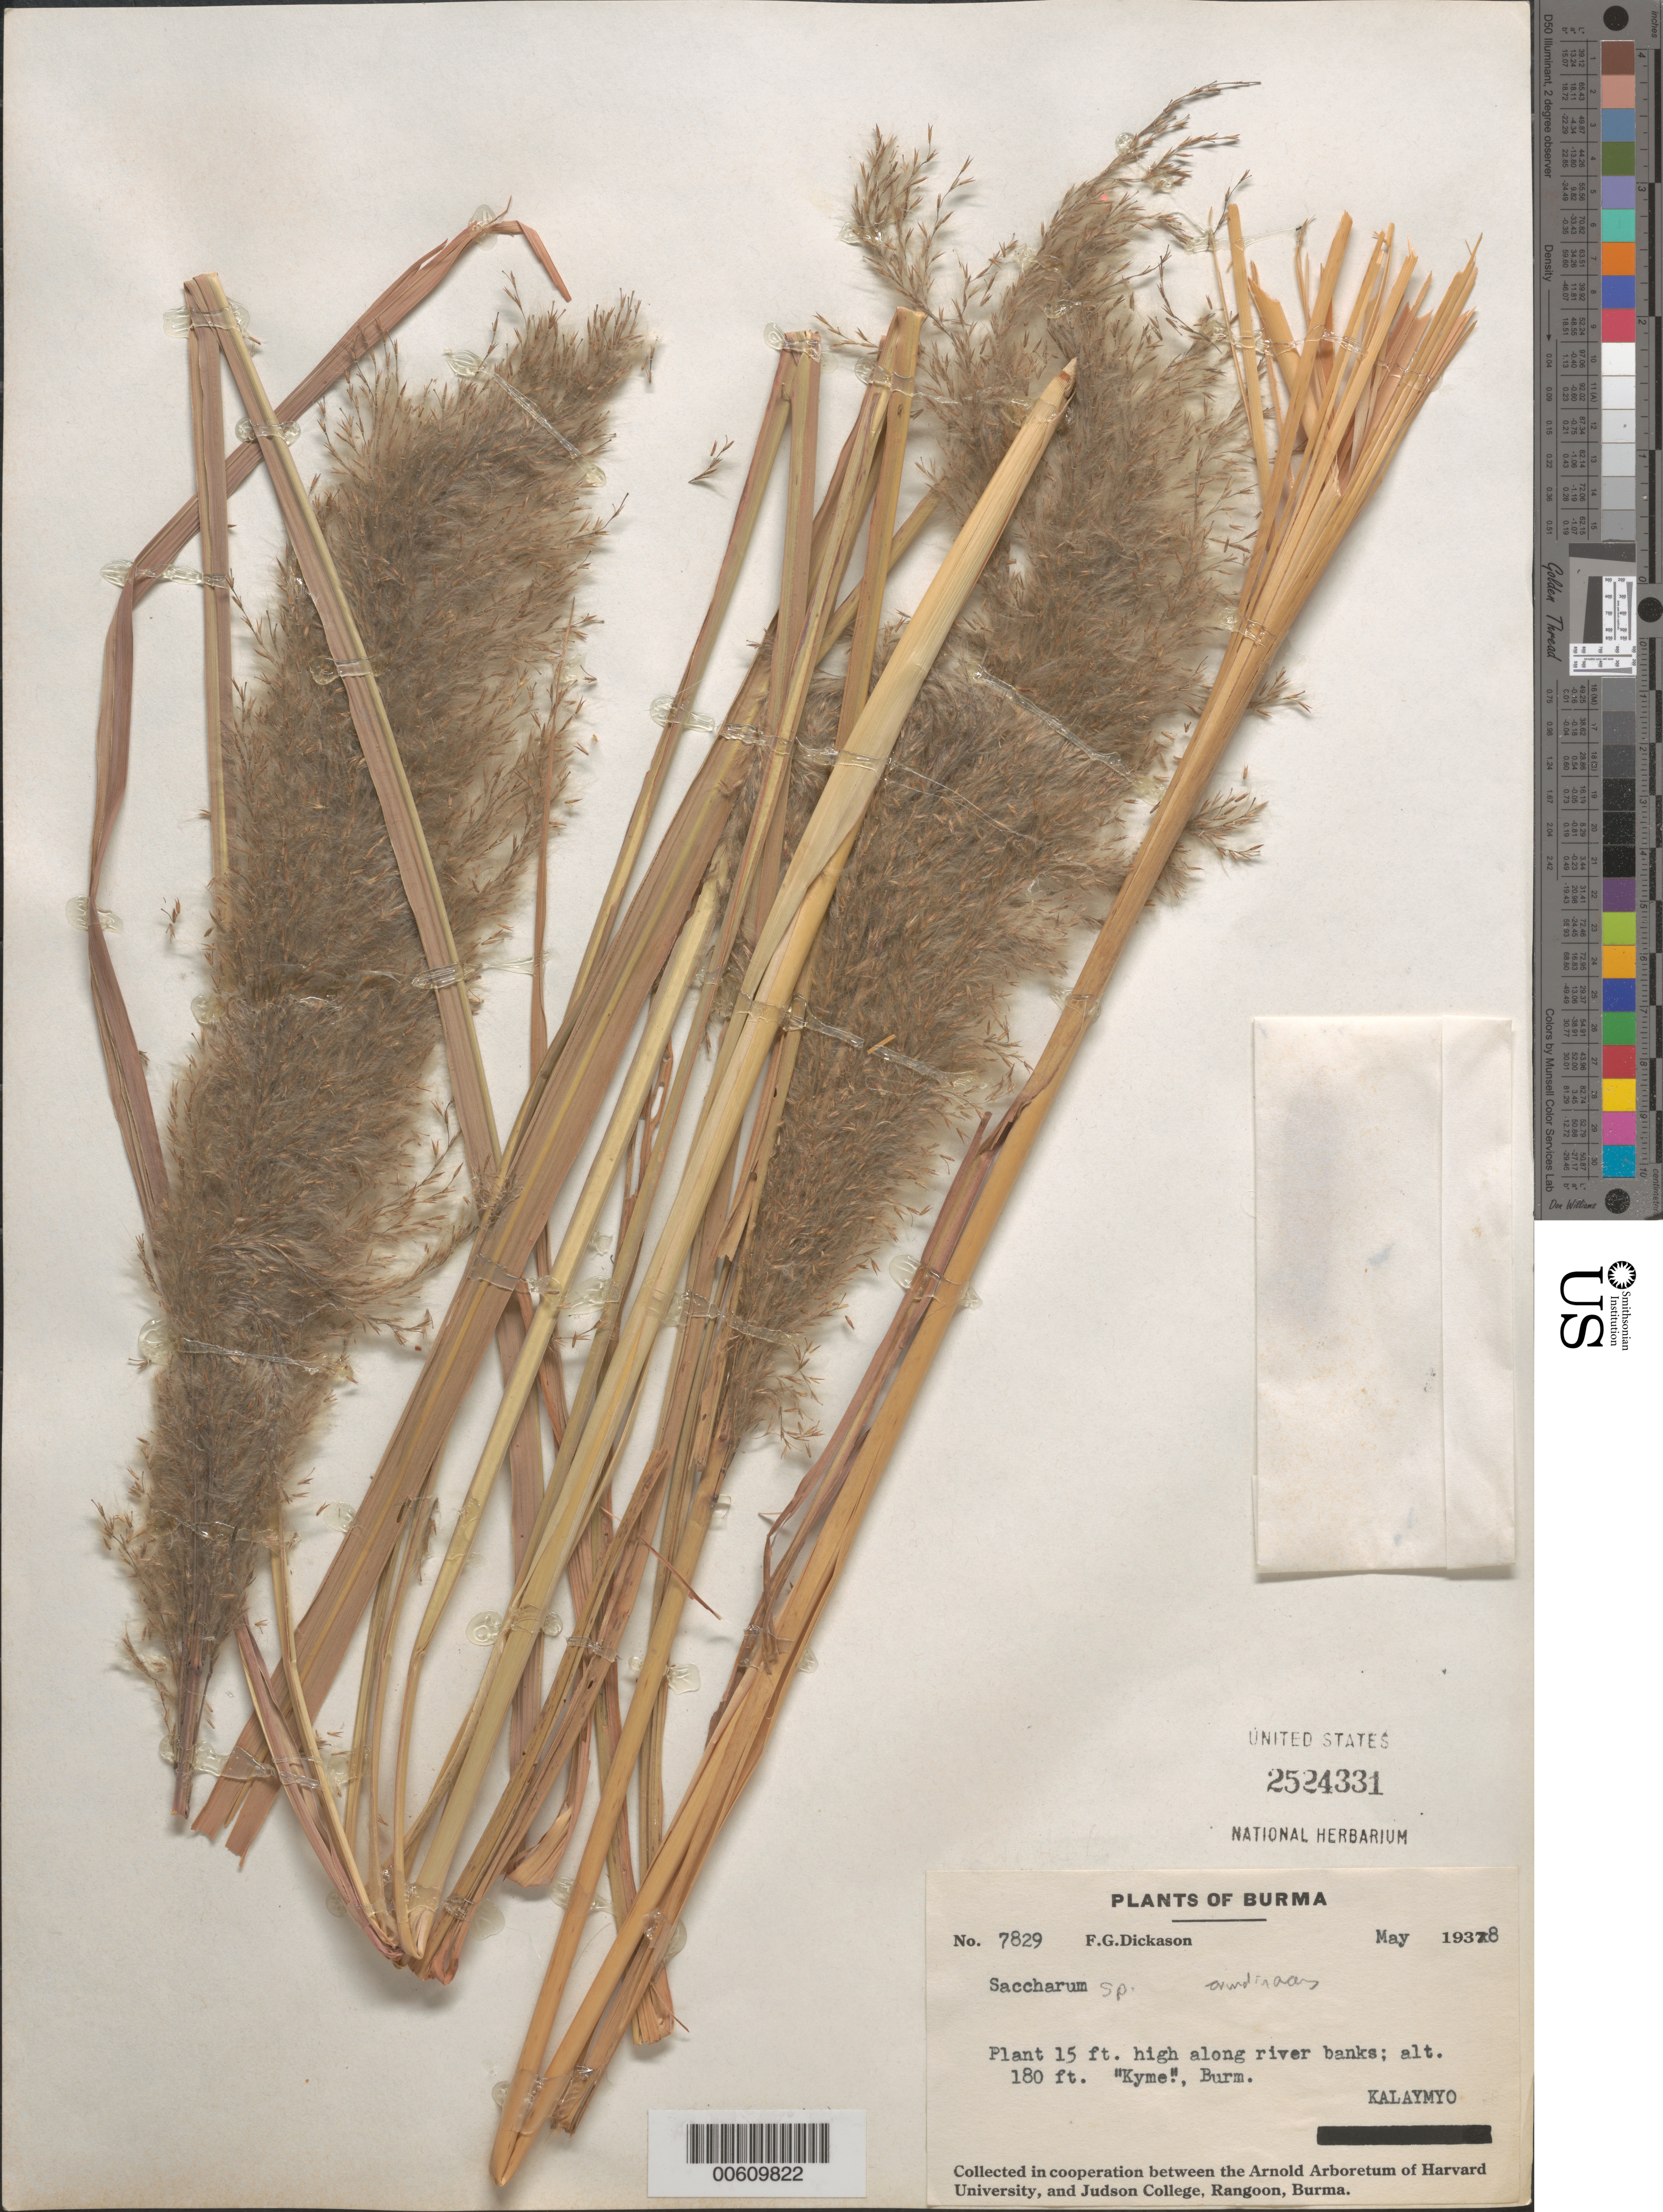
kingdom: Plantae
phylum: Tracheophyta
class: Liliopsida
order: Poales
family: Poaceae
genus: Saccharum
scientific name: Saccharum sp.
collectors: J. McMillen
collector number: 7829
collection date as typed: May 1938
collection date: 1938-05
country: Myanmar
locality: Kalaymyo, Kyme,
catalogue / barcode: US 2524331